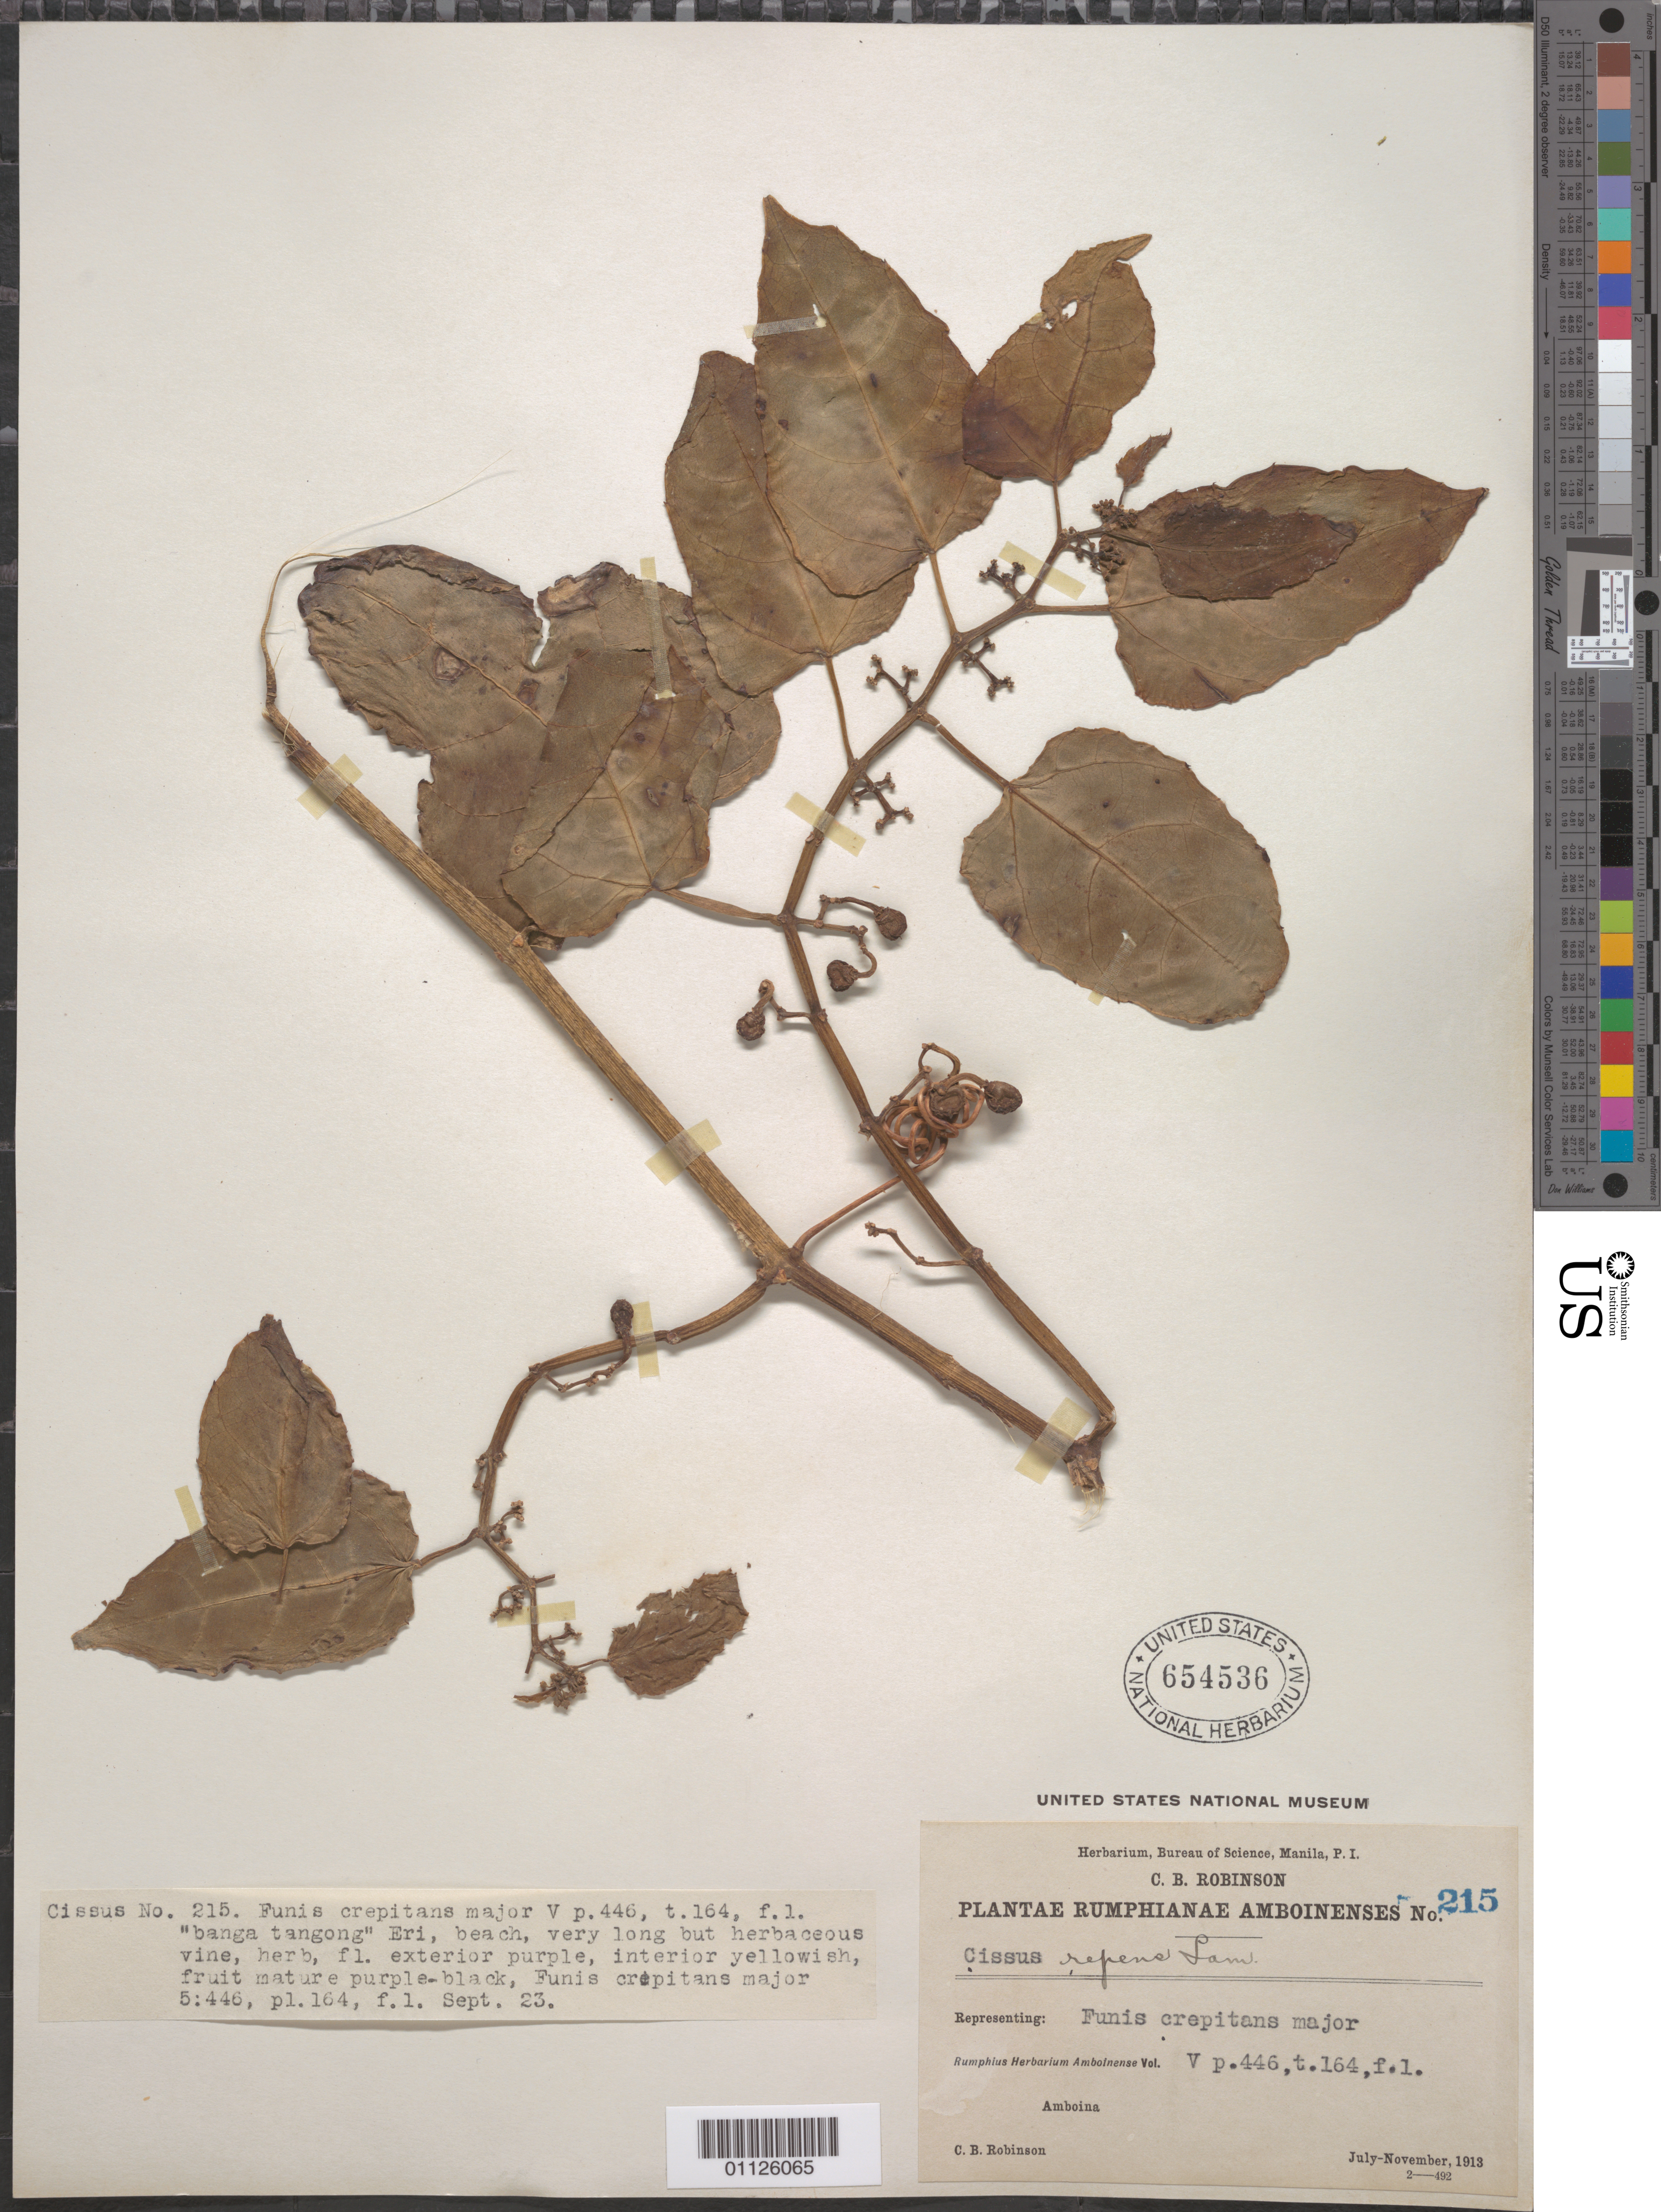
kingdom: Plantae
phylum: Tracheophyta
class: Magnoliopsida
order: Vitales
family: Vitaceae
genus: Cissus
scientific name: Cissus repens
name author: Lam.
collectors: C. Robinson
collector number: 215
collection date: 1913-07/1913-11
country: Indonesia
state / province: Maluku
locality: Amboina.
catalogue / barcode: US 654536